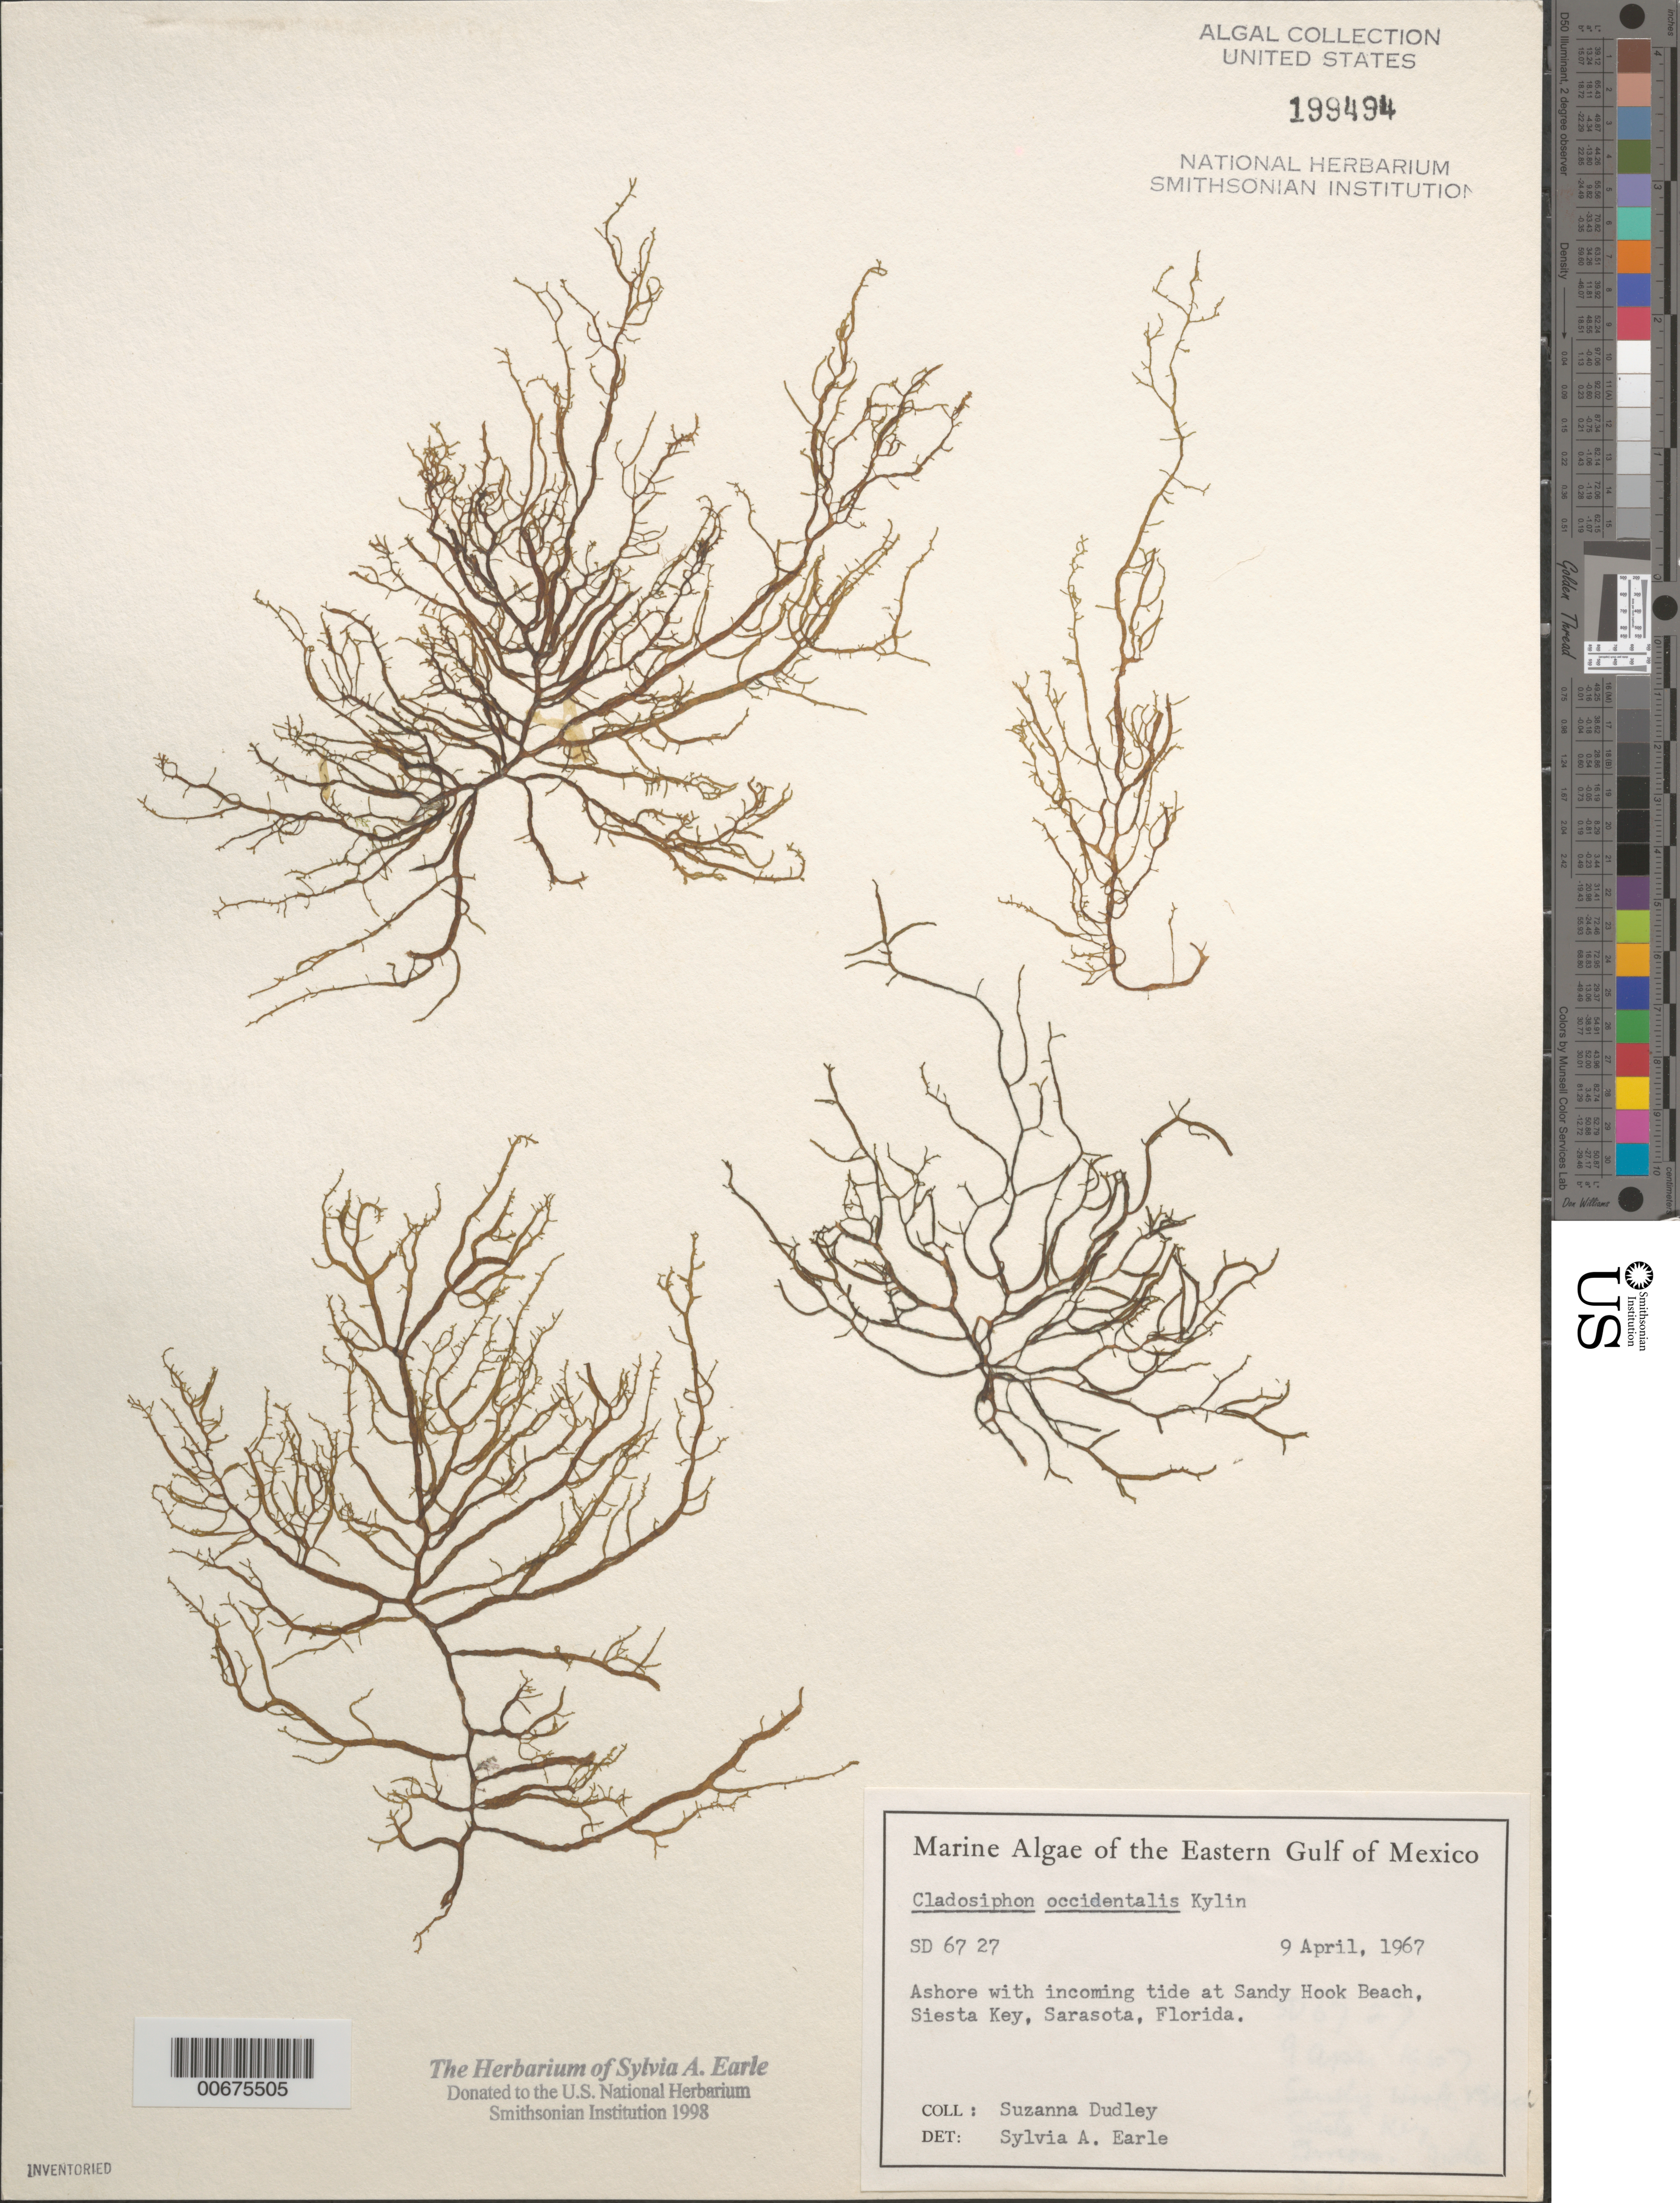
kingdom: Chromista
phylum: Ochrophyta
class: Phaeophyceae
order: Ectocarpales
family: Chordariaceae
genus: Cladosiphon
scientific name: Cladosiphon occidentalis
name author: Kylin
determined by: Earle, S. A.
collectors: S. Dudley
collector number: SD 67 27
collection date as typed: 09 Apr 1967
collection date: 1967-04-09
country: United States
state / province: Florida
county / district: Sarasota County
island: Siesta Key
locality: Sandy Hook Beach, Sarasota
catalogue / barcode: US 199494